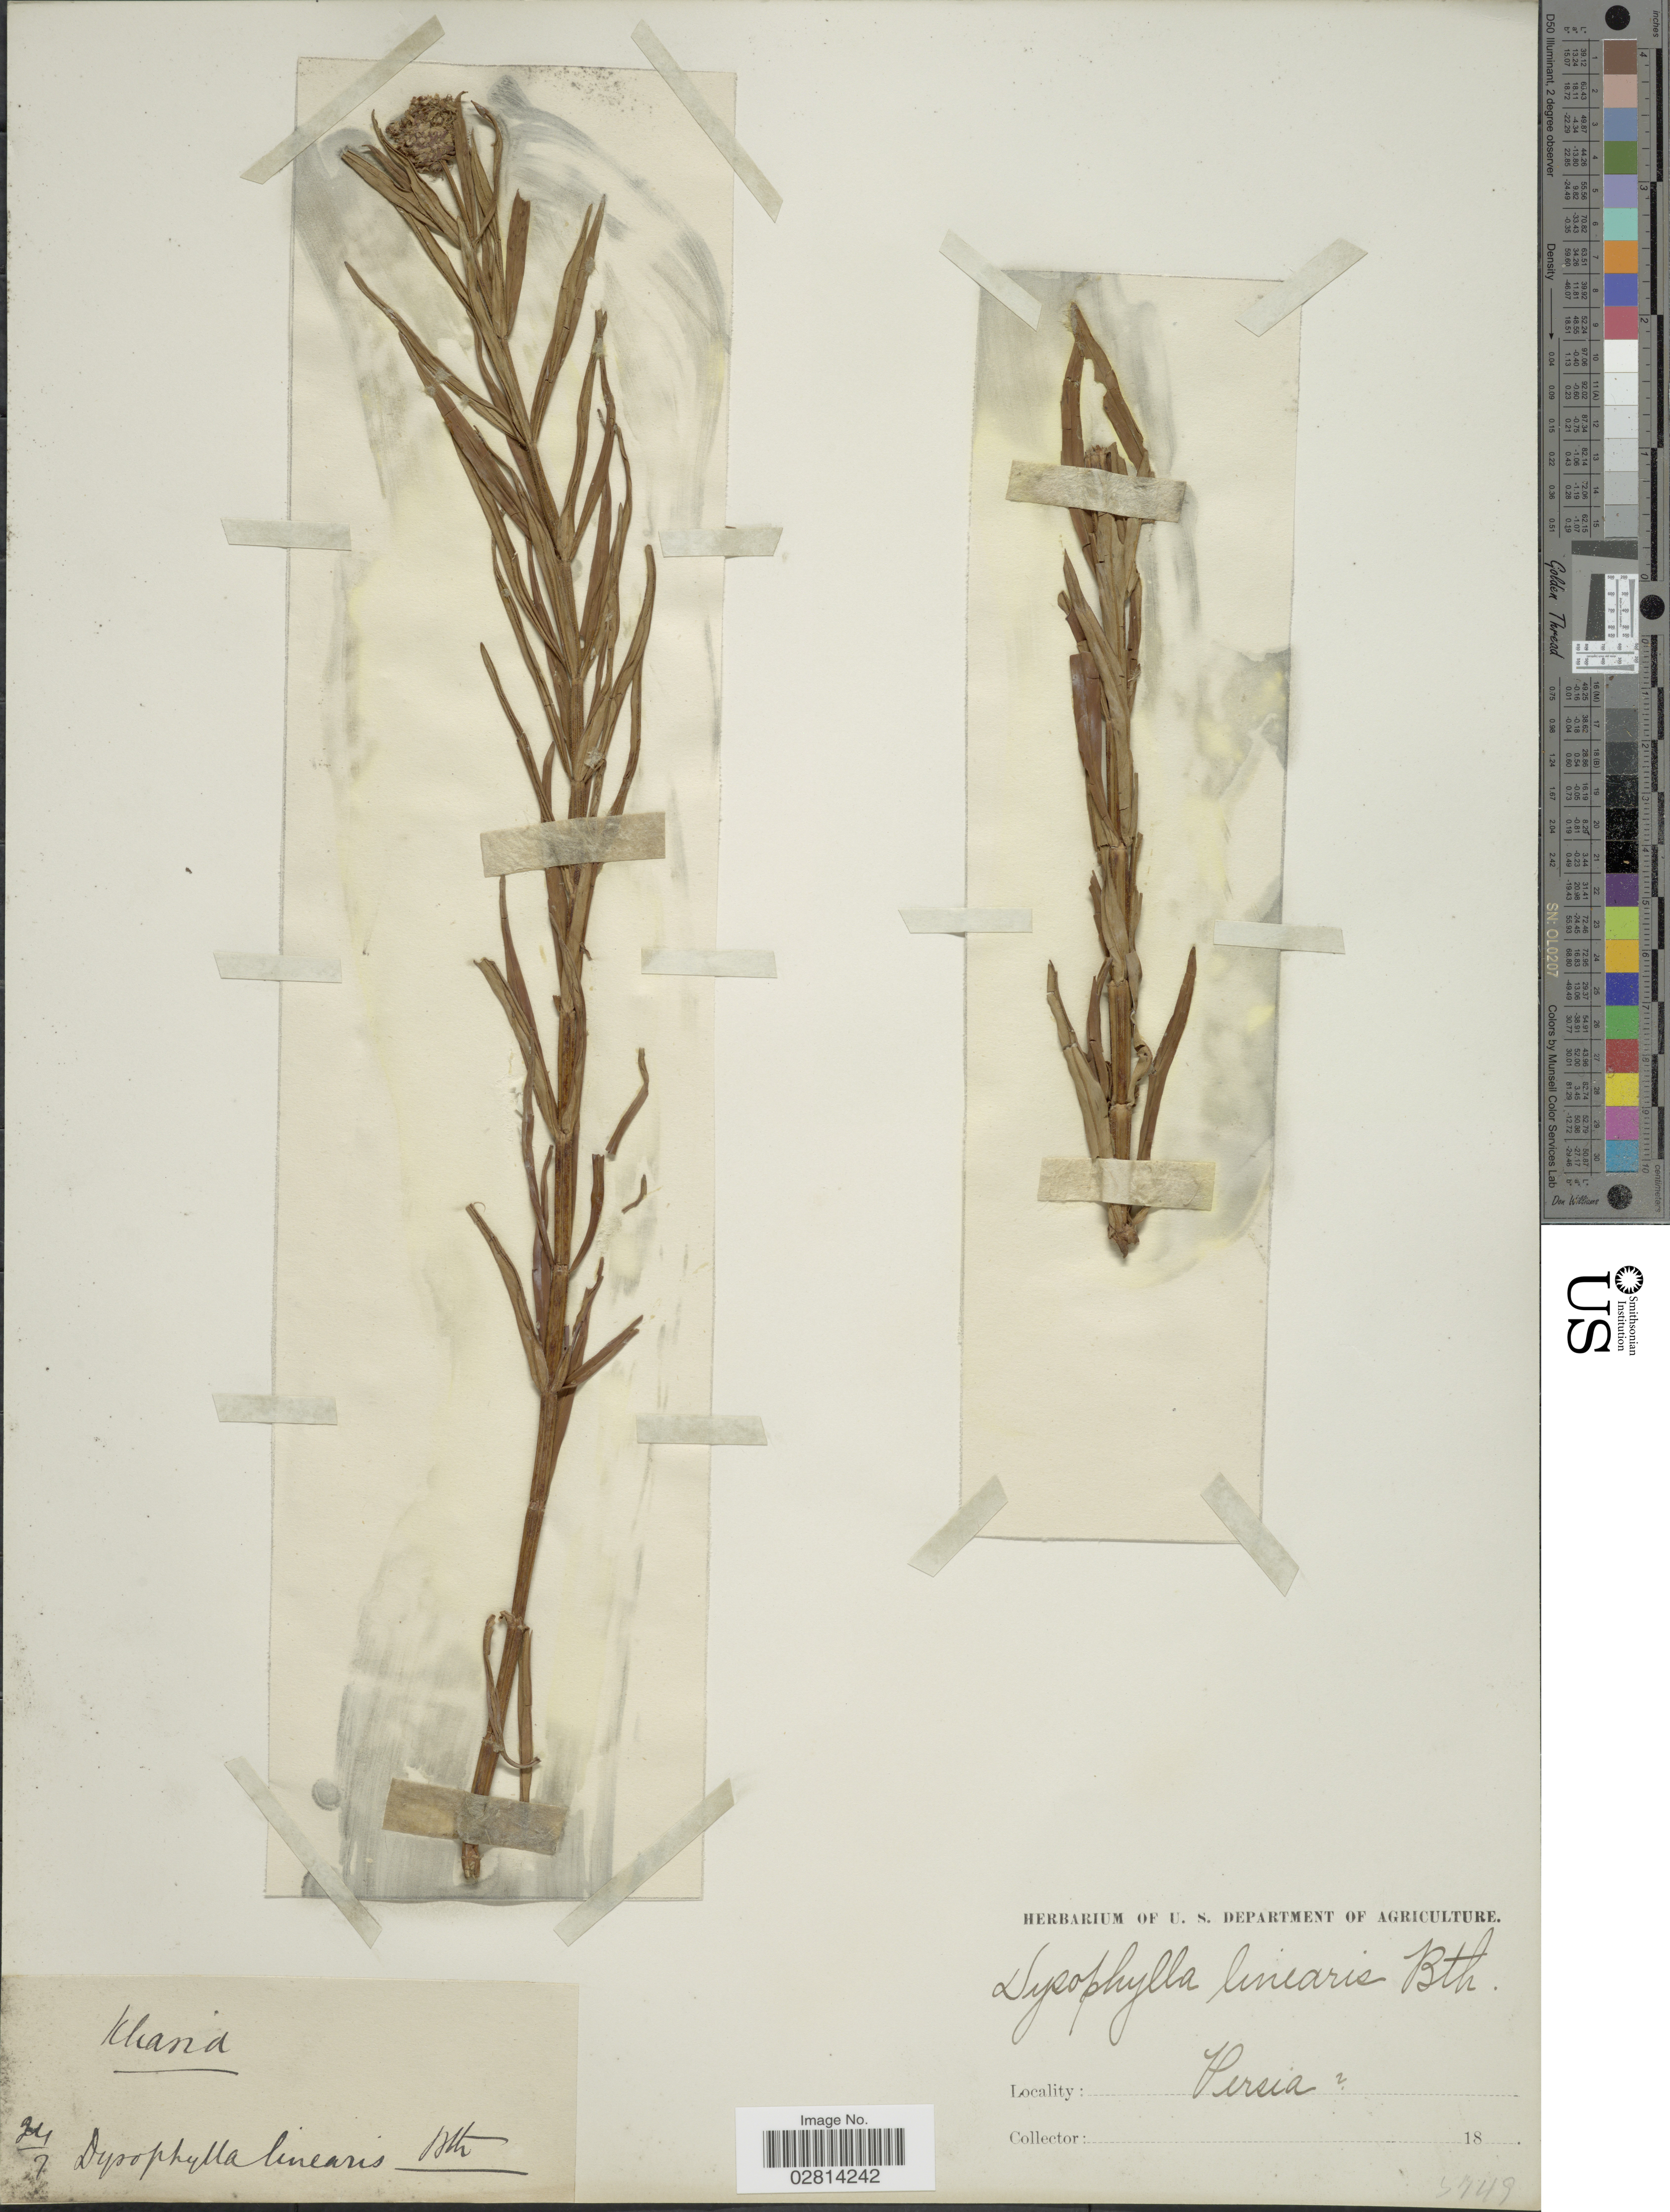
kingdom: Plantae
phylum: Tracheophyta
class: Magnoliopsida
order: Lamiales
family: Lamiaceae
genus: Pogostemon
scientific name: Pogostemon linearis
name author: (Benth.) Kuntze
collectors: ex herb. U. S. Department of Agriculture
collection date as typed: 18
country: Iran